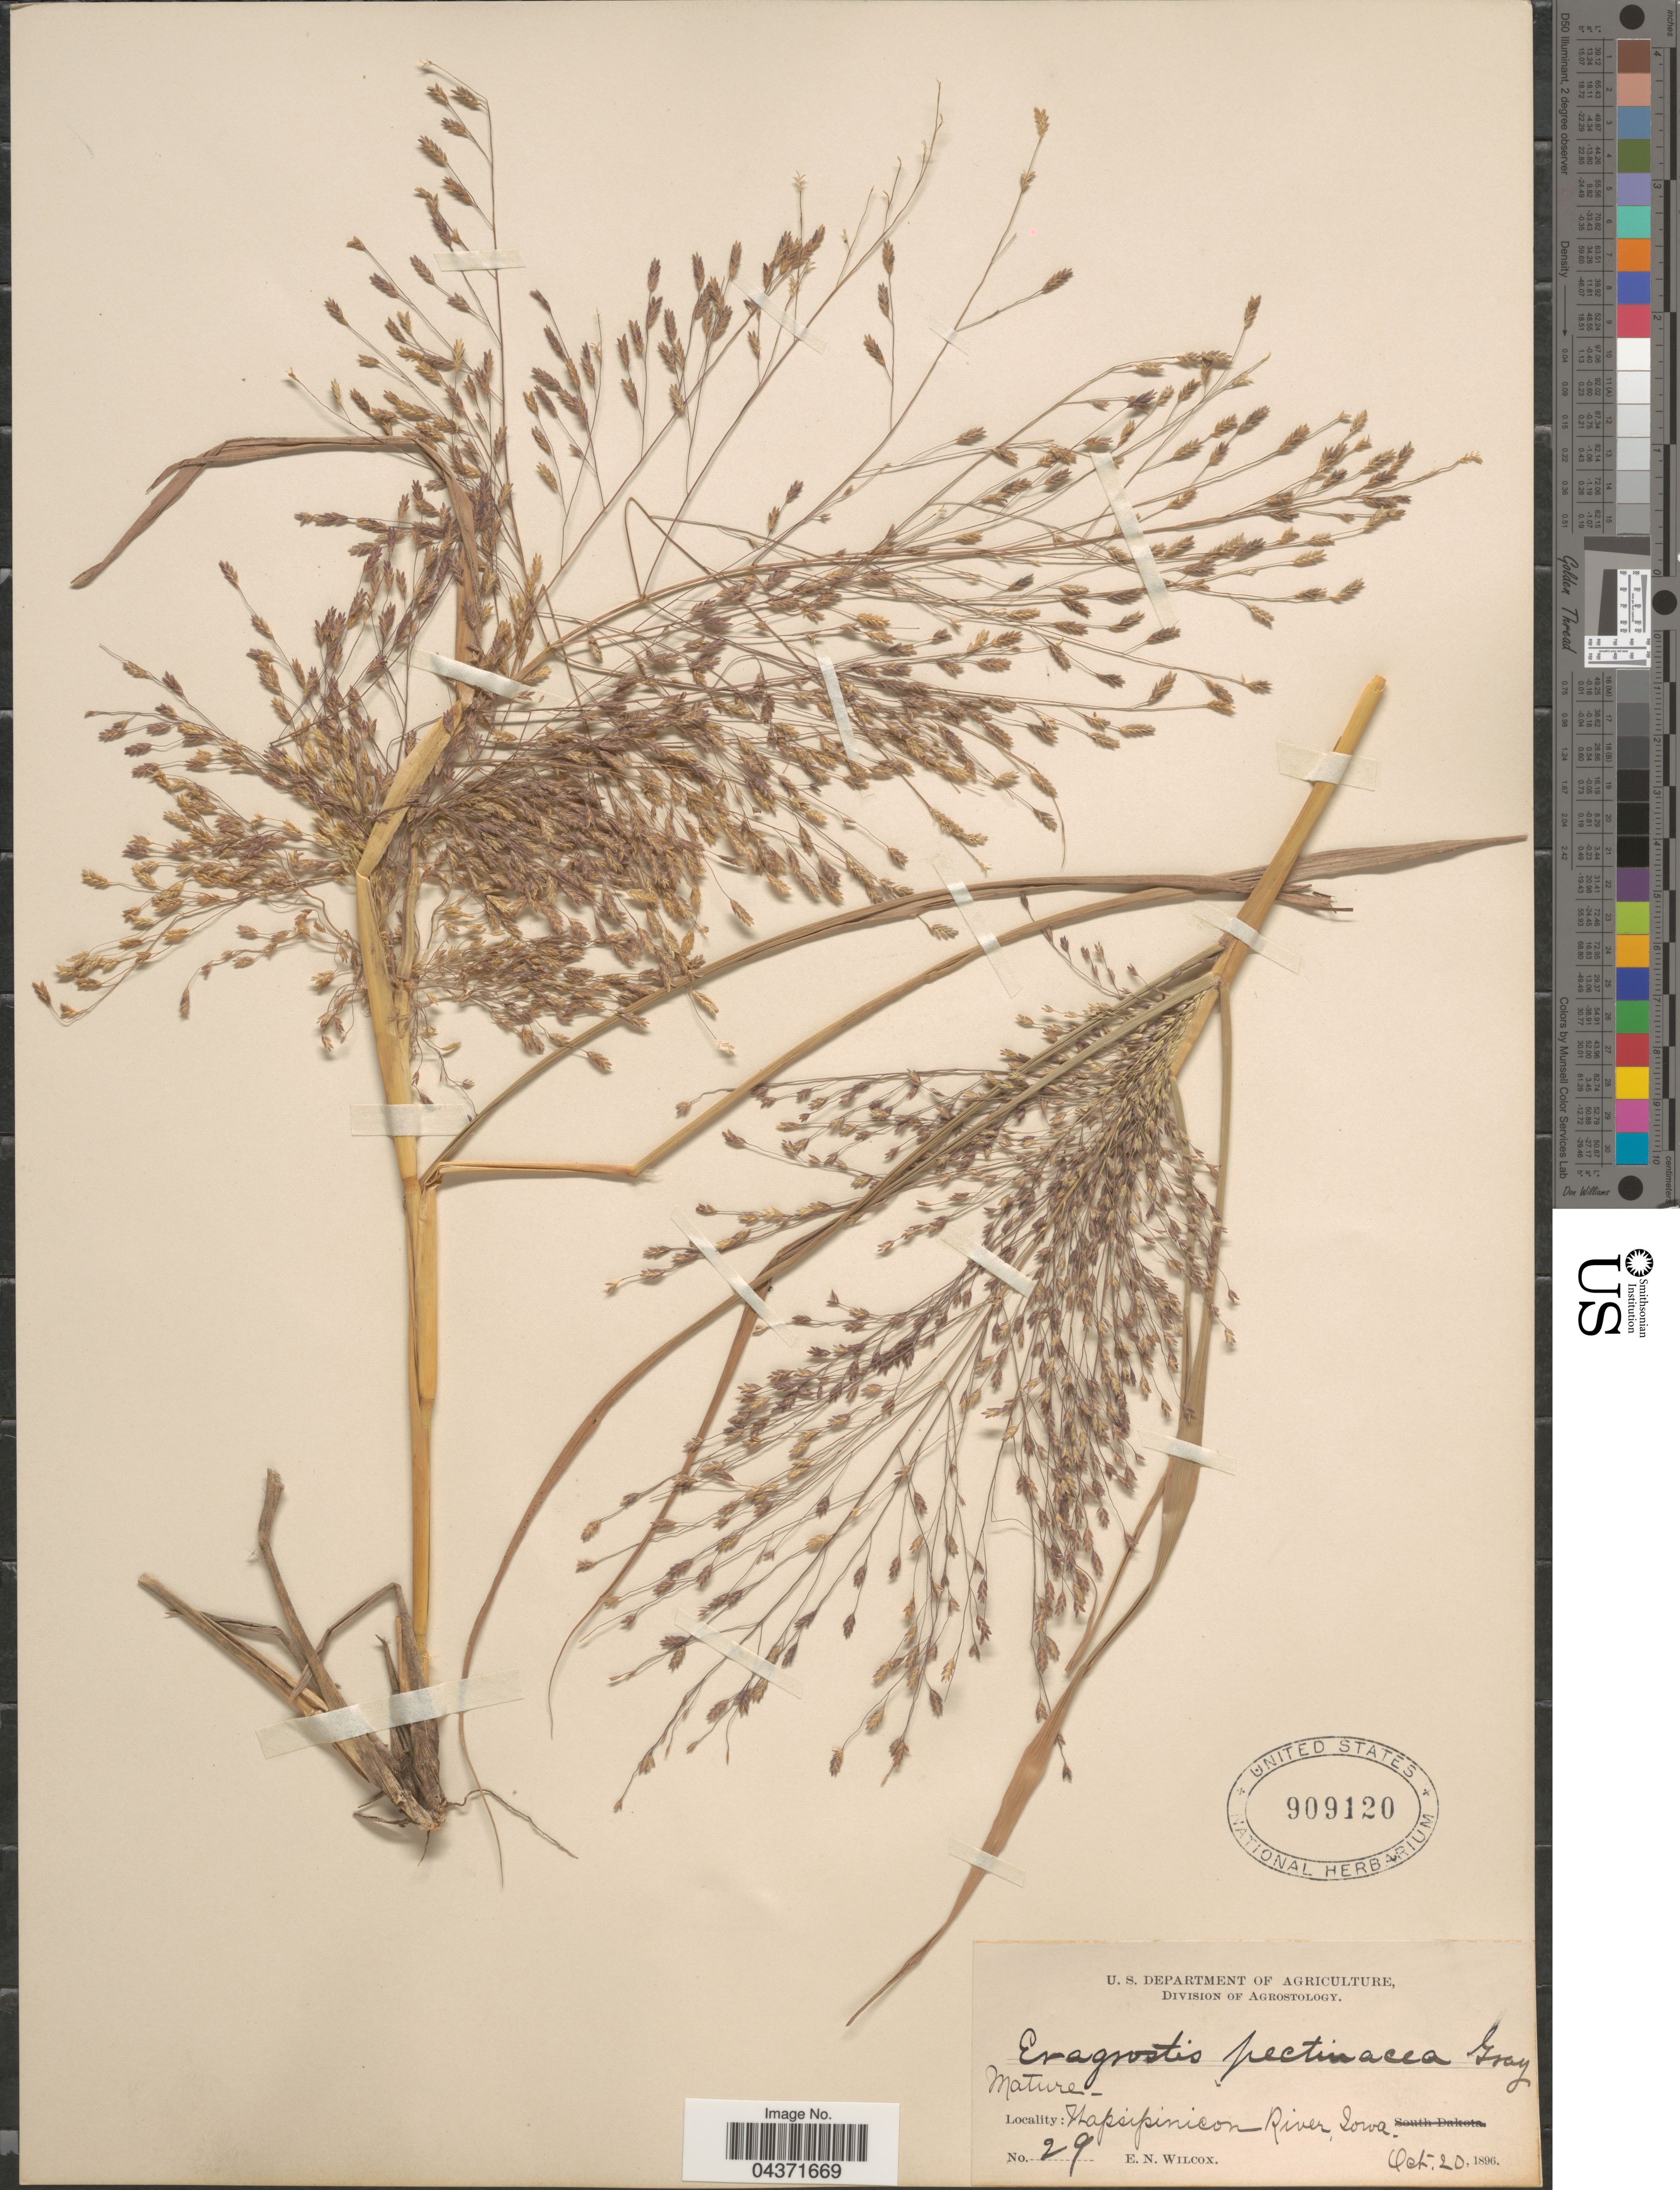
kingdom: Plantae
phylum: Tracheophyta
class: Liliopsida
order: Poales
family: Poaceae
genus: Eragrostis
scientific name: Eragrostis spectabilis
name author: (Pursh) Steud.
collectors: E. Wilcox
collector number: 29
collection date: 1896-10-20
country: United States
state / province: Iowa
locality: Wapsipinicon River.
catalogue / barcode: US 909120